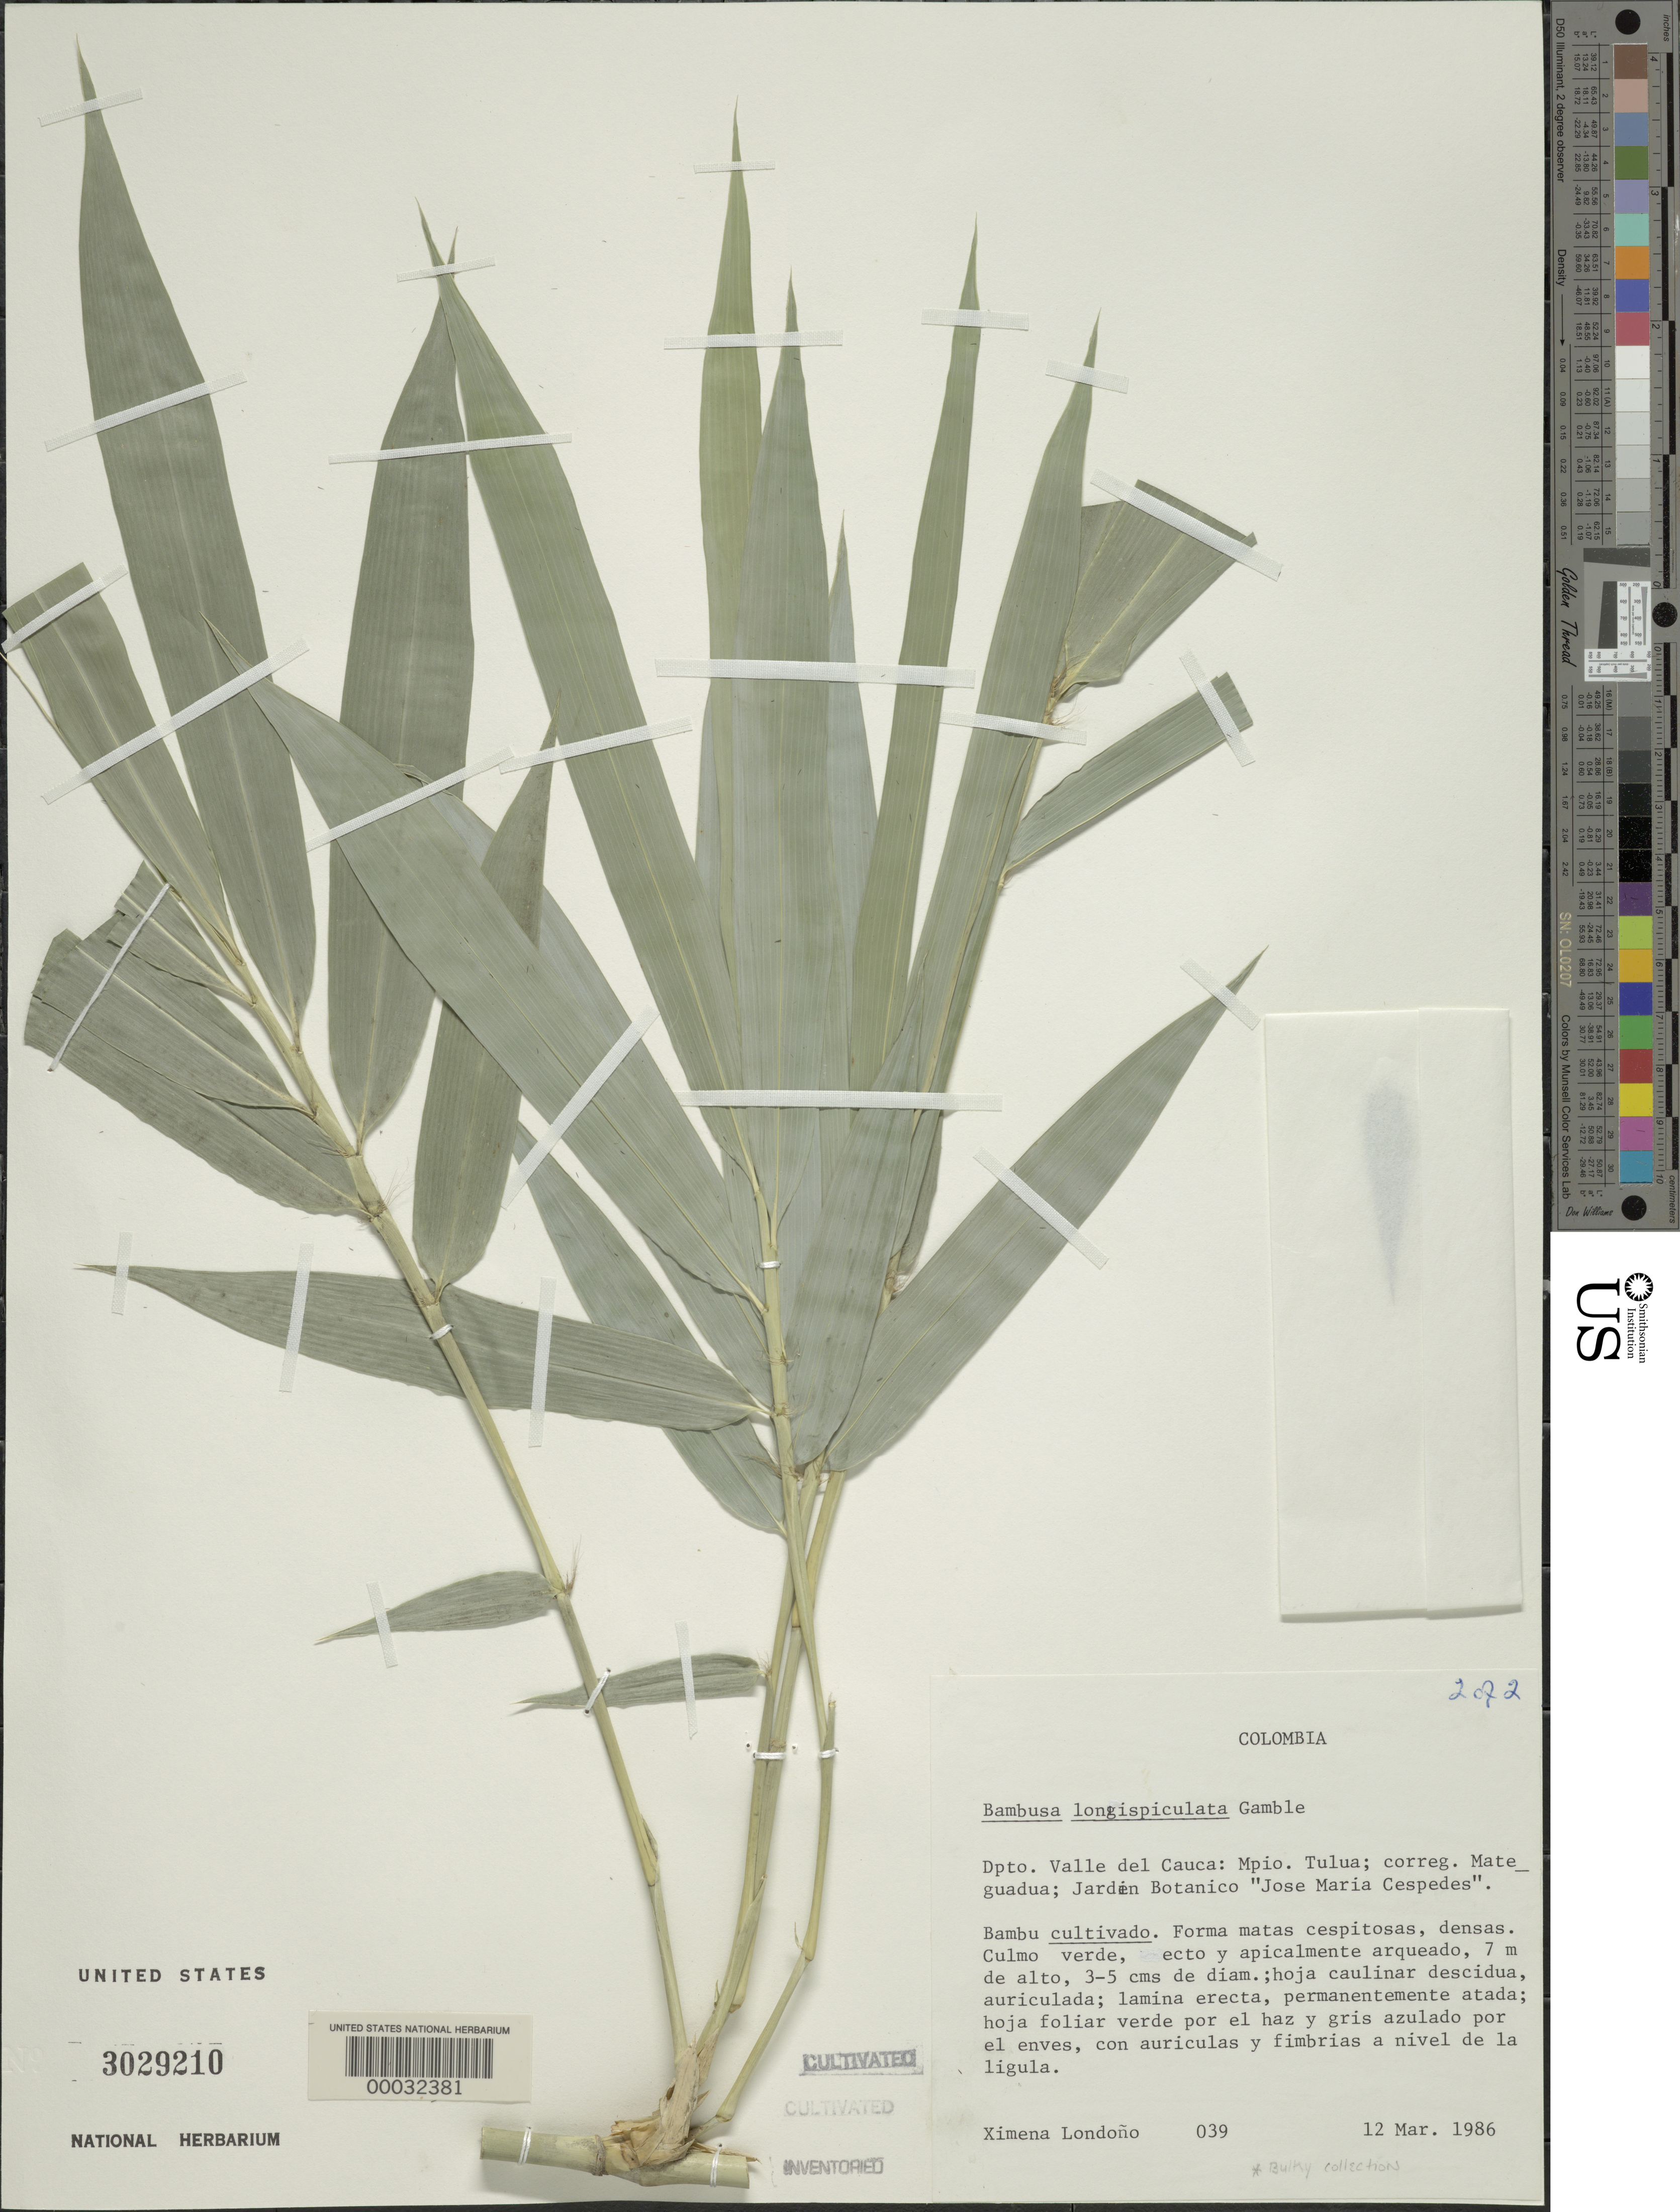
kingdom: Plantae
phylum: Tracheophyta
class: Liliopsida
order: Poales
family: Poaceae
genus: Bambusa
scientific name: Bambusa longispiculata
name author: Gamble ex Brandis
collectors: X. Londoño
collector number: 86-039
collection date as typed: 12 Mar 1986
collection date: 1986-03-12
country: Colombia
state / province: Cauca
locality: Mateguadua, Jardin Botanico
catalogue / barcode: US 3029210